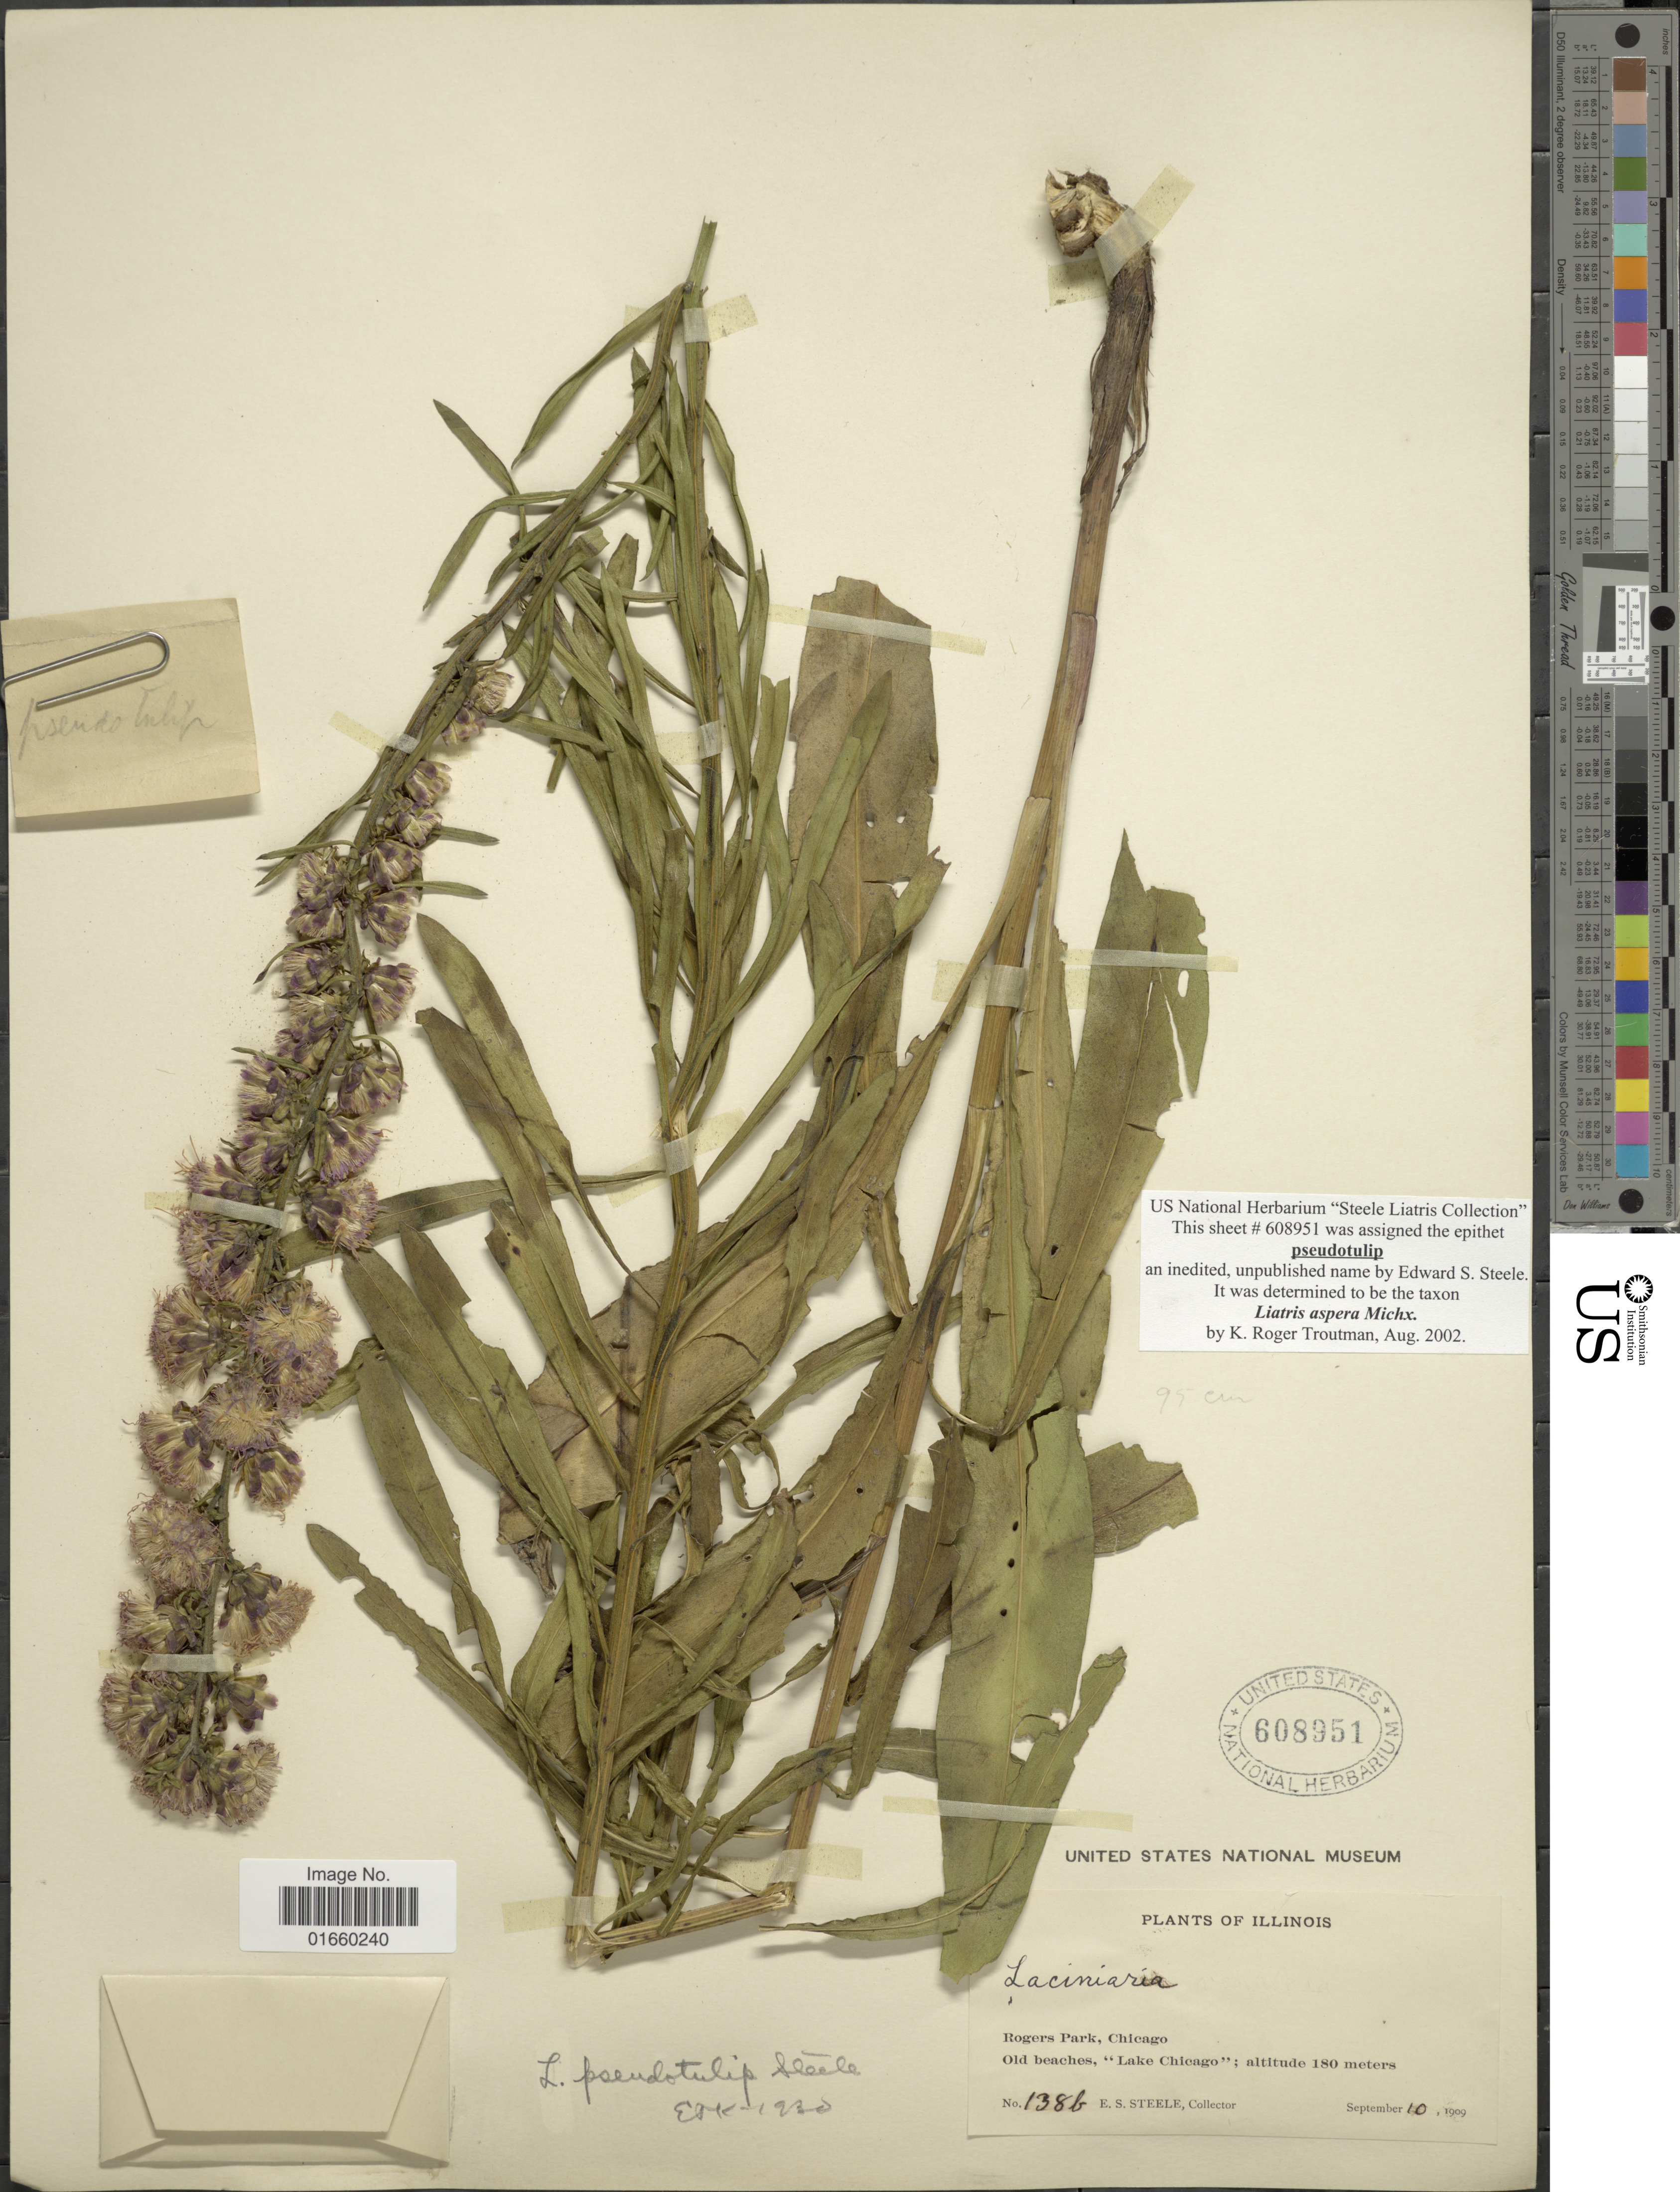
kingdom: Plantae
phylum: Tracheophyta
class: Magnoliopsida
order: Asterales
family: Asteraceae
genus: Liatris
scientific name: Liatris aspera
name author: Michx.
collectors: E. Steele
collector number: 138b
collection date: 1909-09-10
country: United States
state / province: Illinois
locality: Rogers Park, Chicago, Old beaches, "Lake Chicago"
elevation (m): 180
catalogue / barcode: US 608951